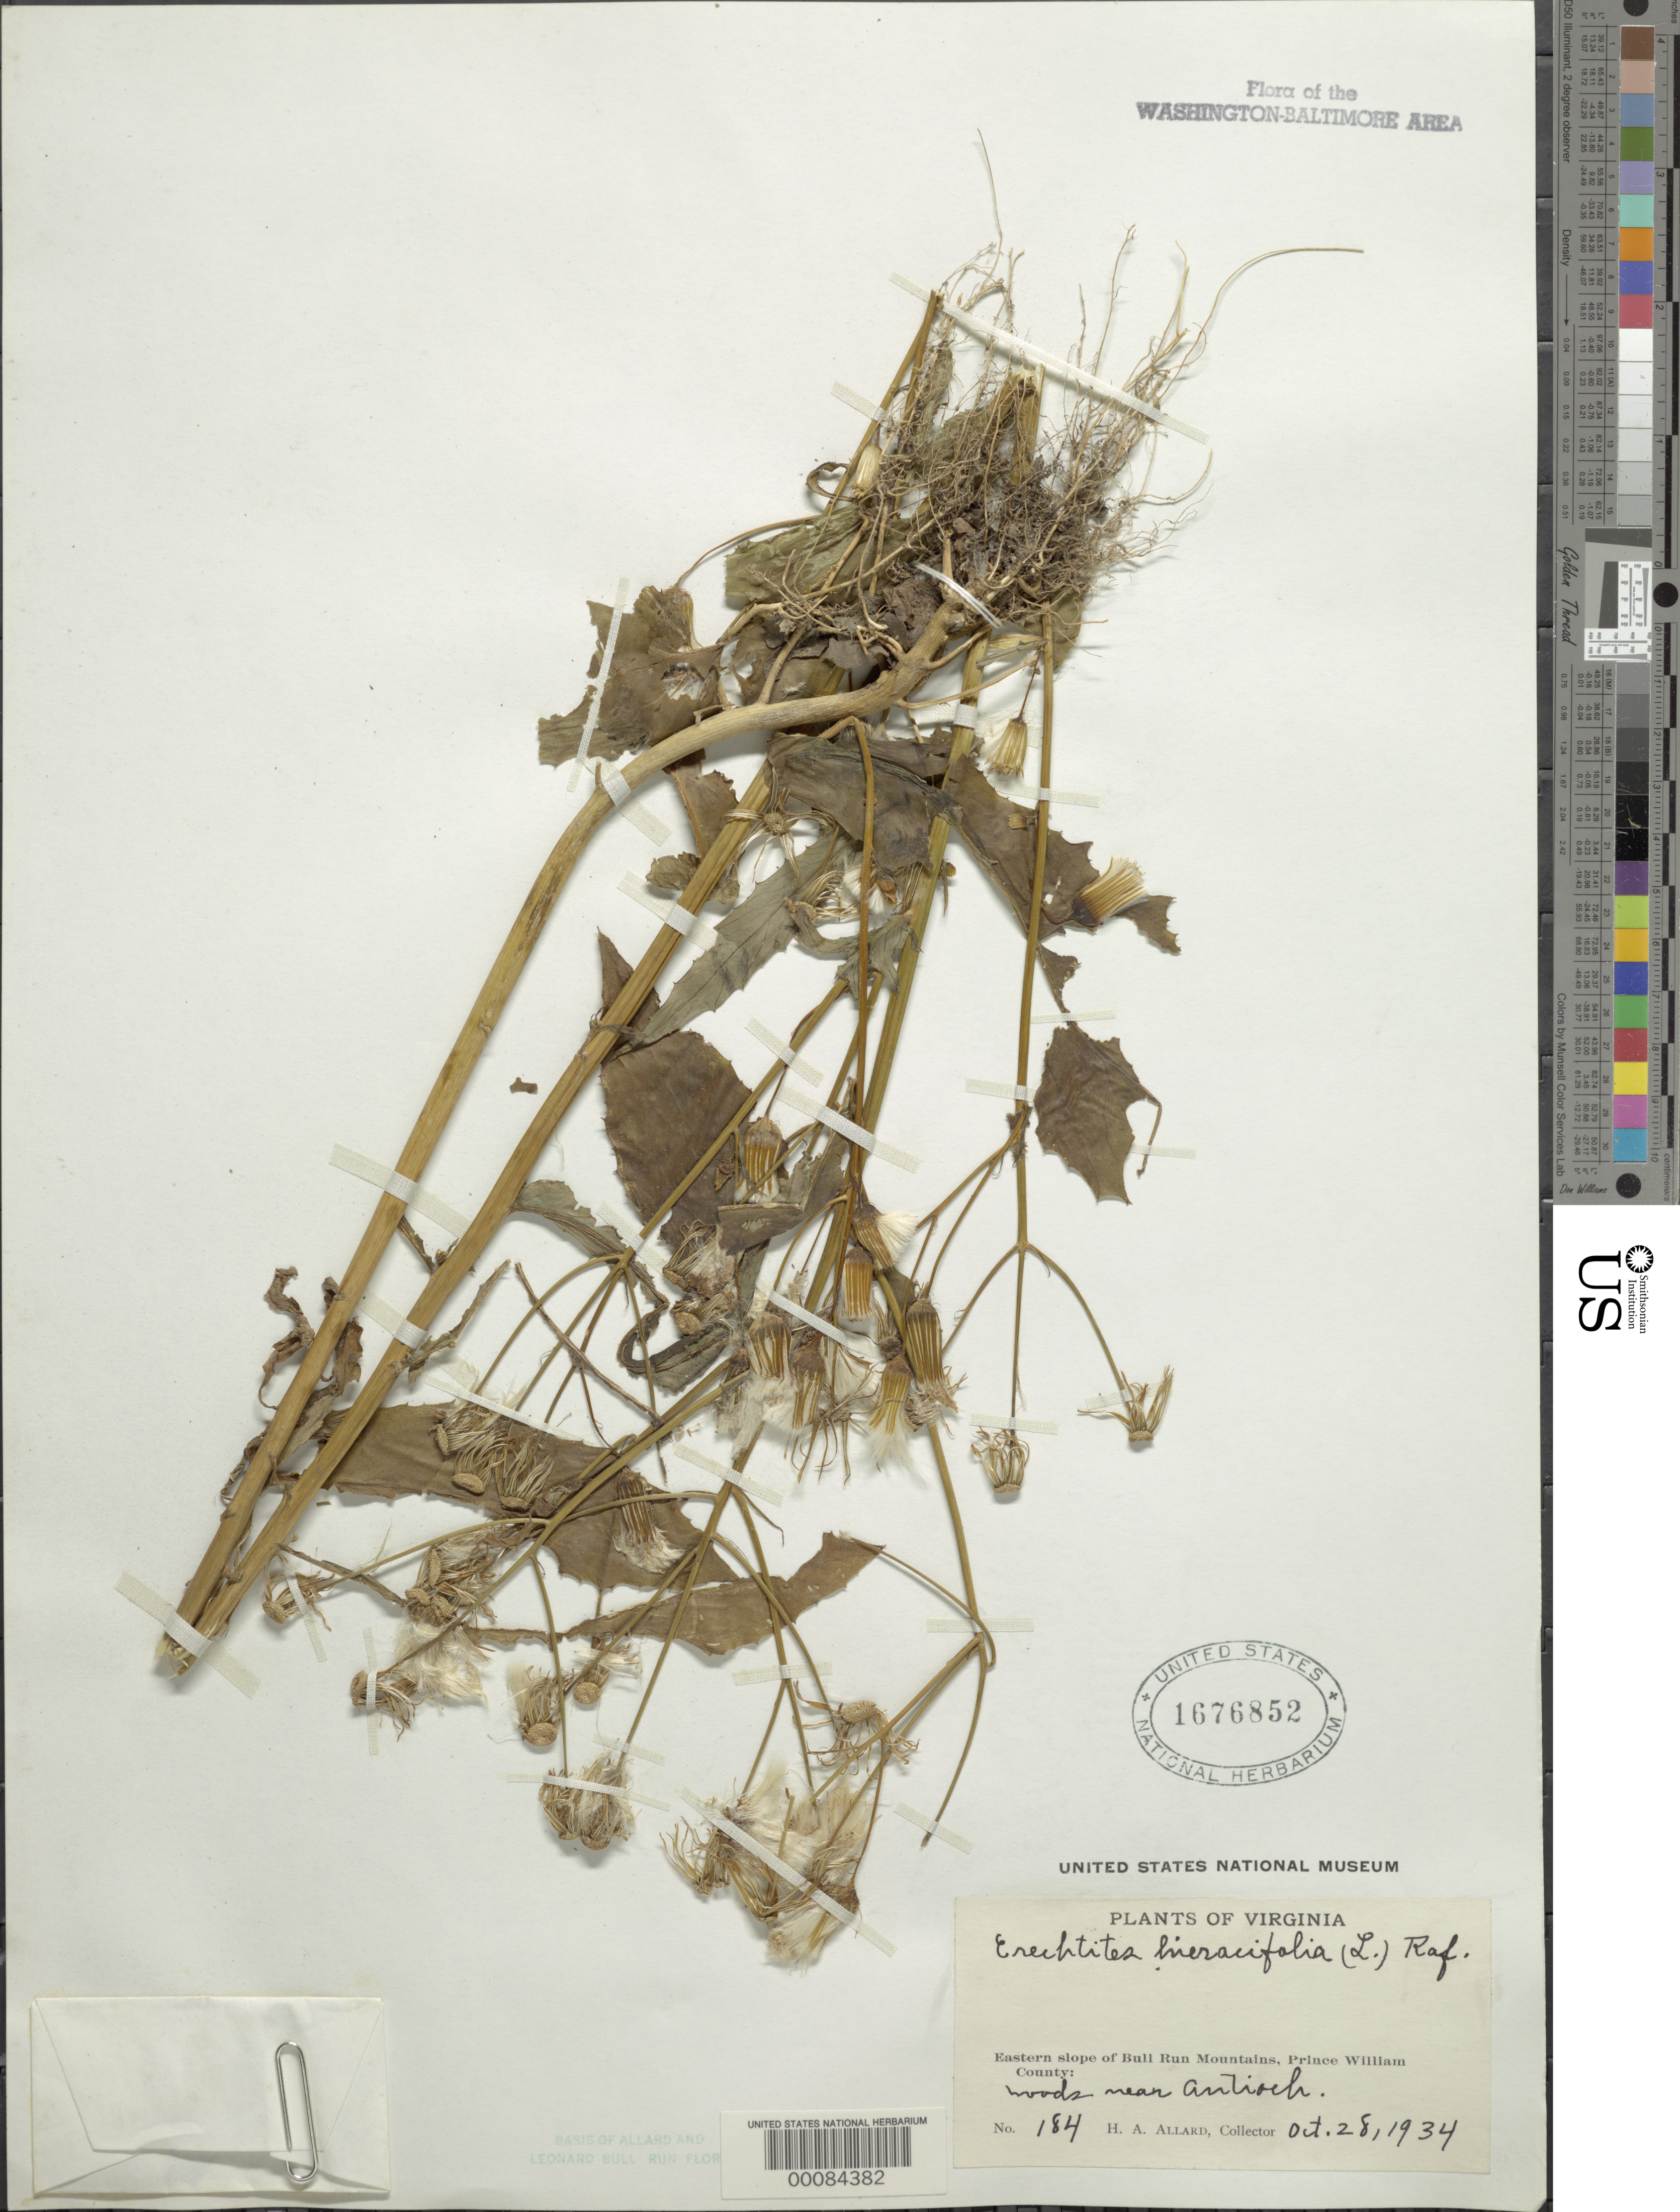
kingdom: Plantae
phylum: Tracheophyta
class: Magnoliopsida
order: Asterales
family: Asteraceae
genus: Erechtites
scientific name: Erechtites hieraciifolius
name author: (L.) Raf. ex DC.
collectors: H. A. Allard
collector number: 184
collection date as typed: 28 Oct 1934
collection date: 1934-10-28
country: United States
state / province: Virginia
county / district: Prince William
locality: Antioch vicinity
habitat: Woods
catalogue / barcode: US 1676852